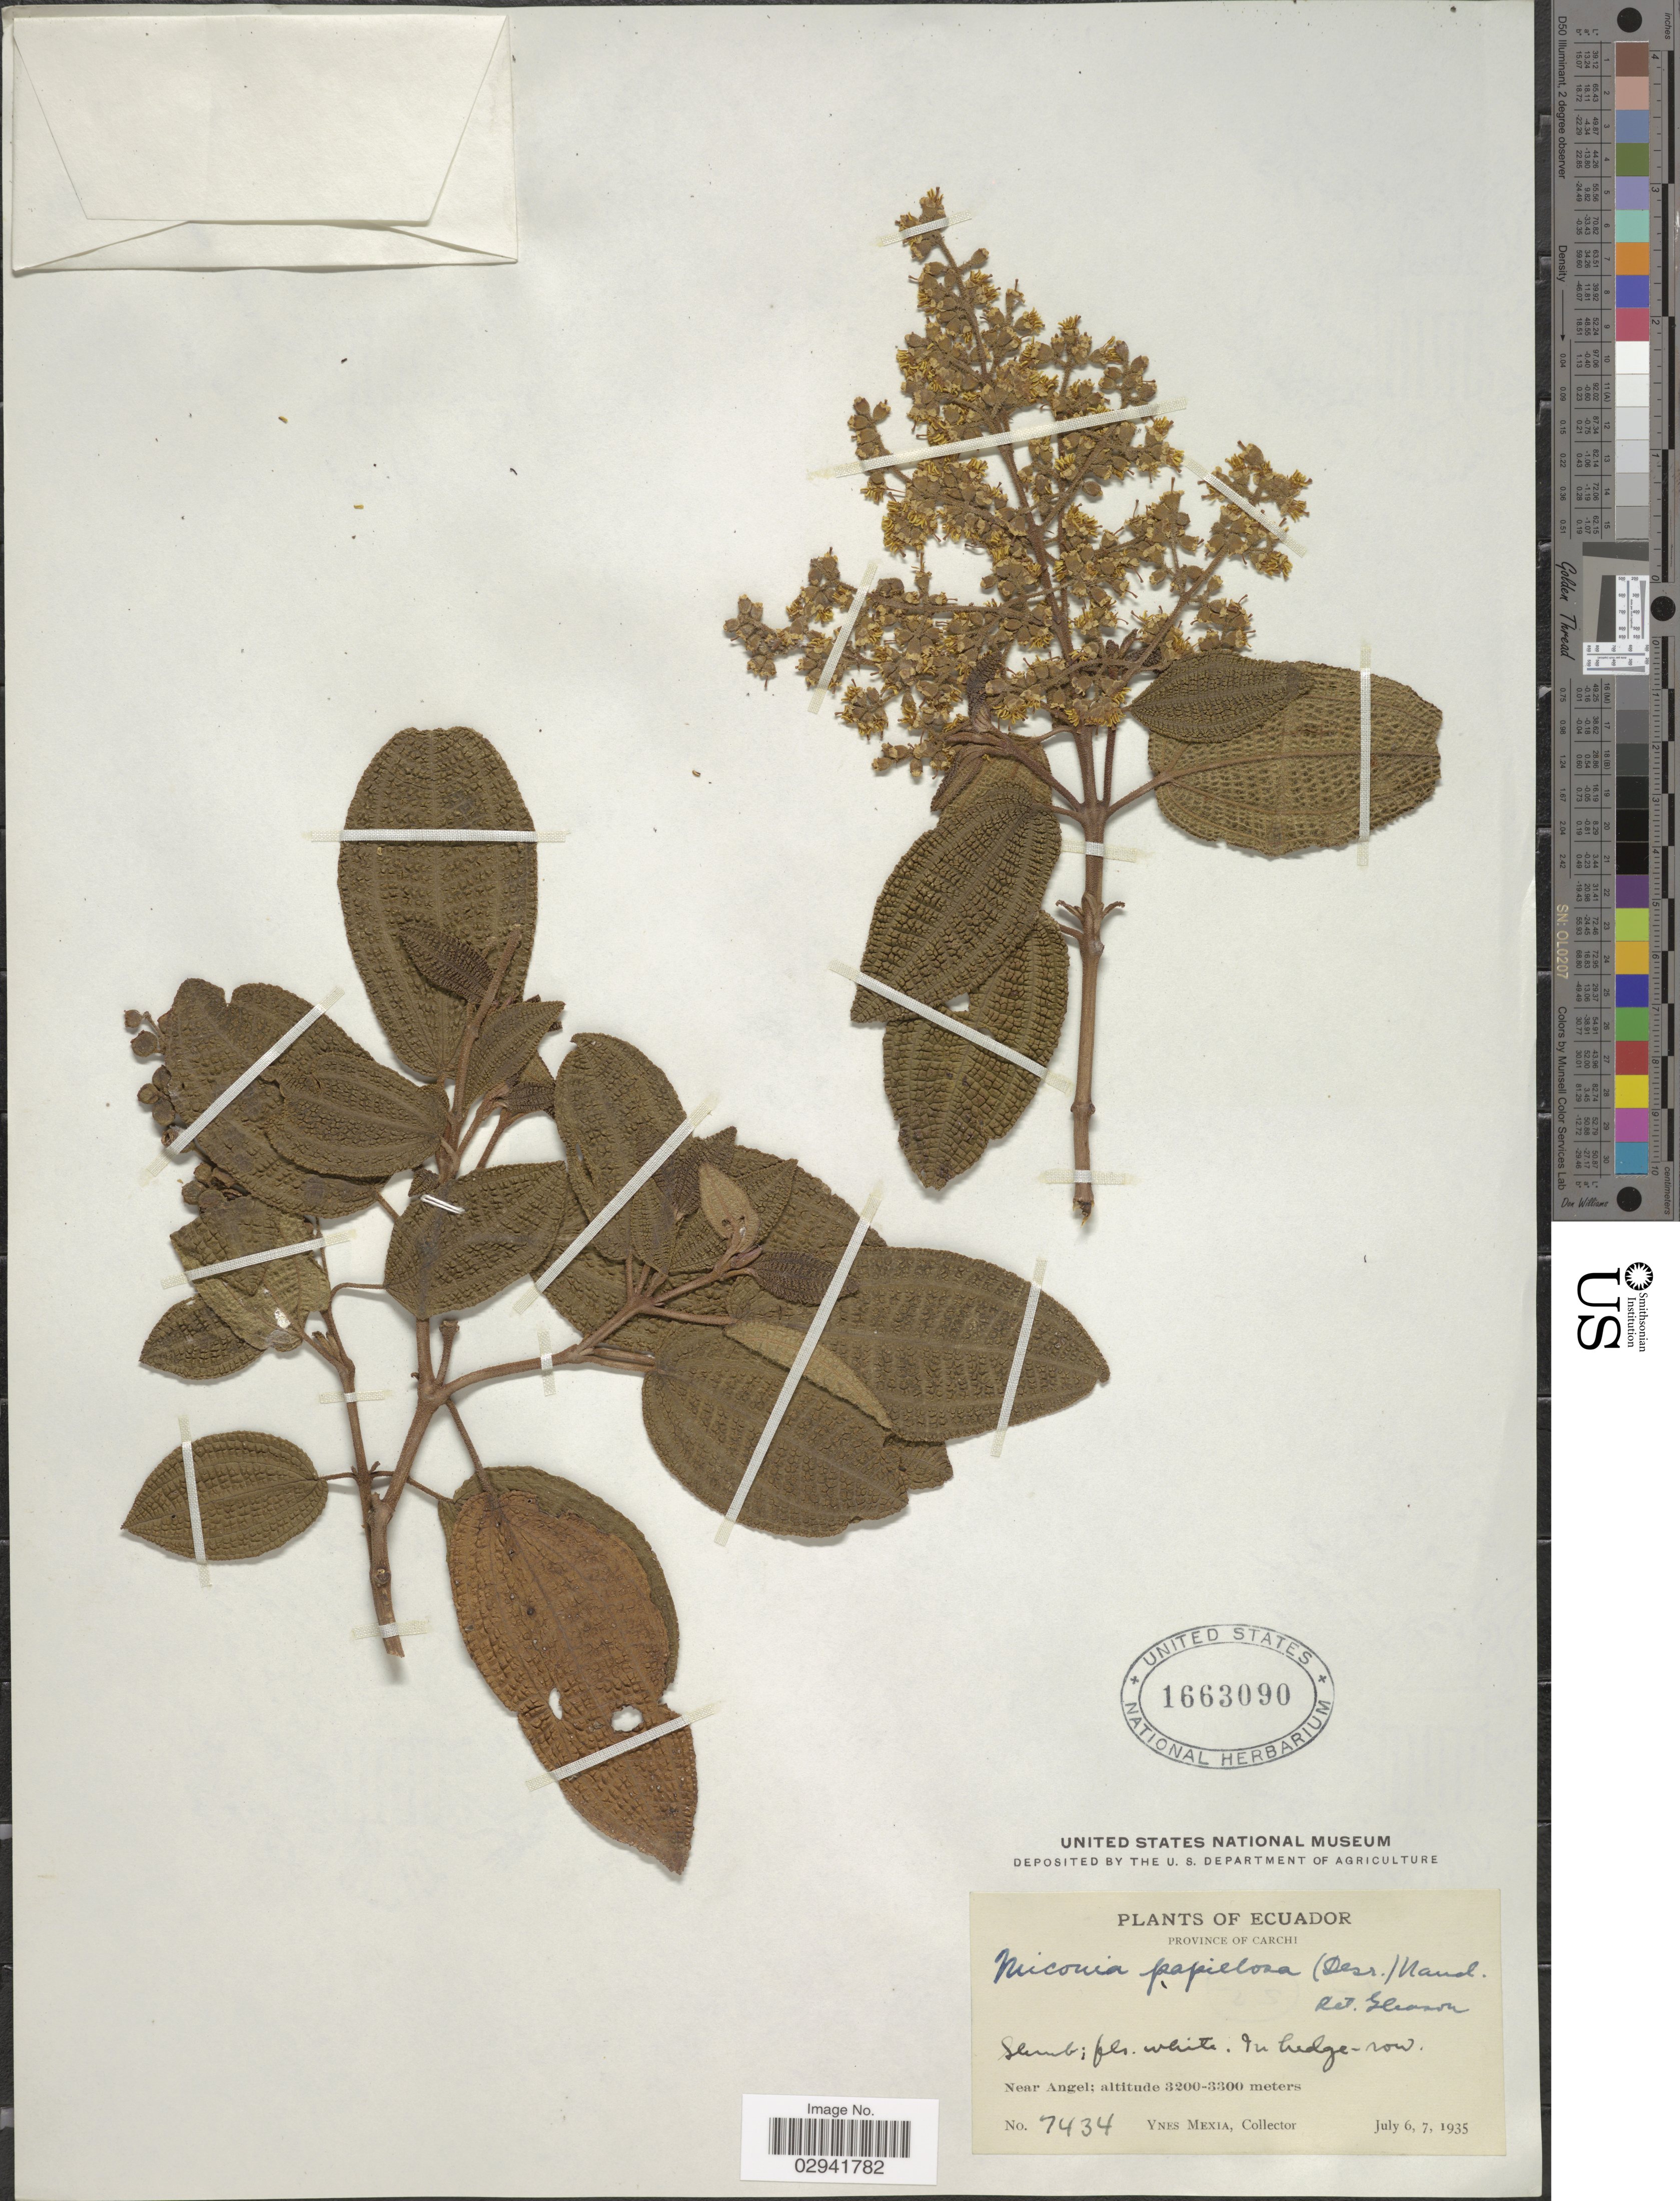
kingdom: Plantae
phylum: Tracheophyta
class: Magnoliopsida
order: Myrtales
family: Melastomataceae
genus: Miconia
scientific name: Miconia papillosa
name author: (Desr.) Naudin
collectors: Y. Mexia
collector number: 7434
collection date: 1935-07-06/1935-07-07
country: Ecuador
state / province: Carchi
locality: Near Angel.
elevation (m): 3200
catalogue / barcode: US 1663090